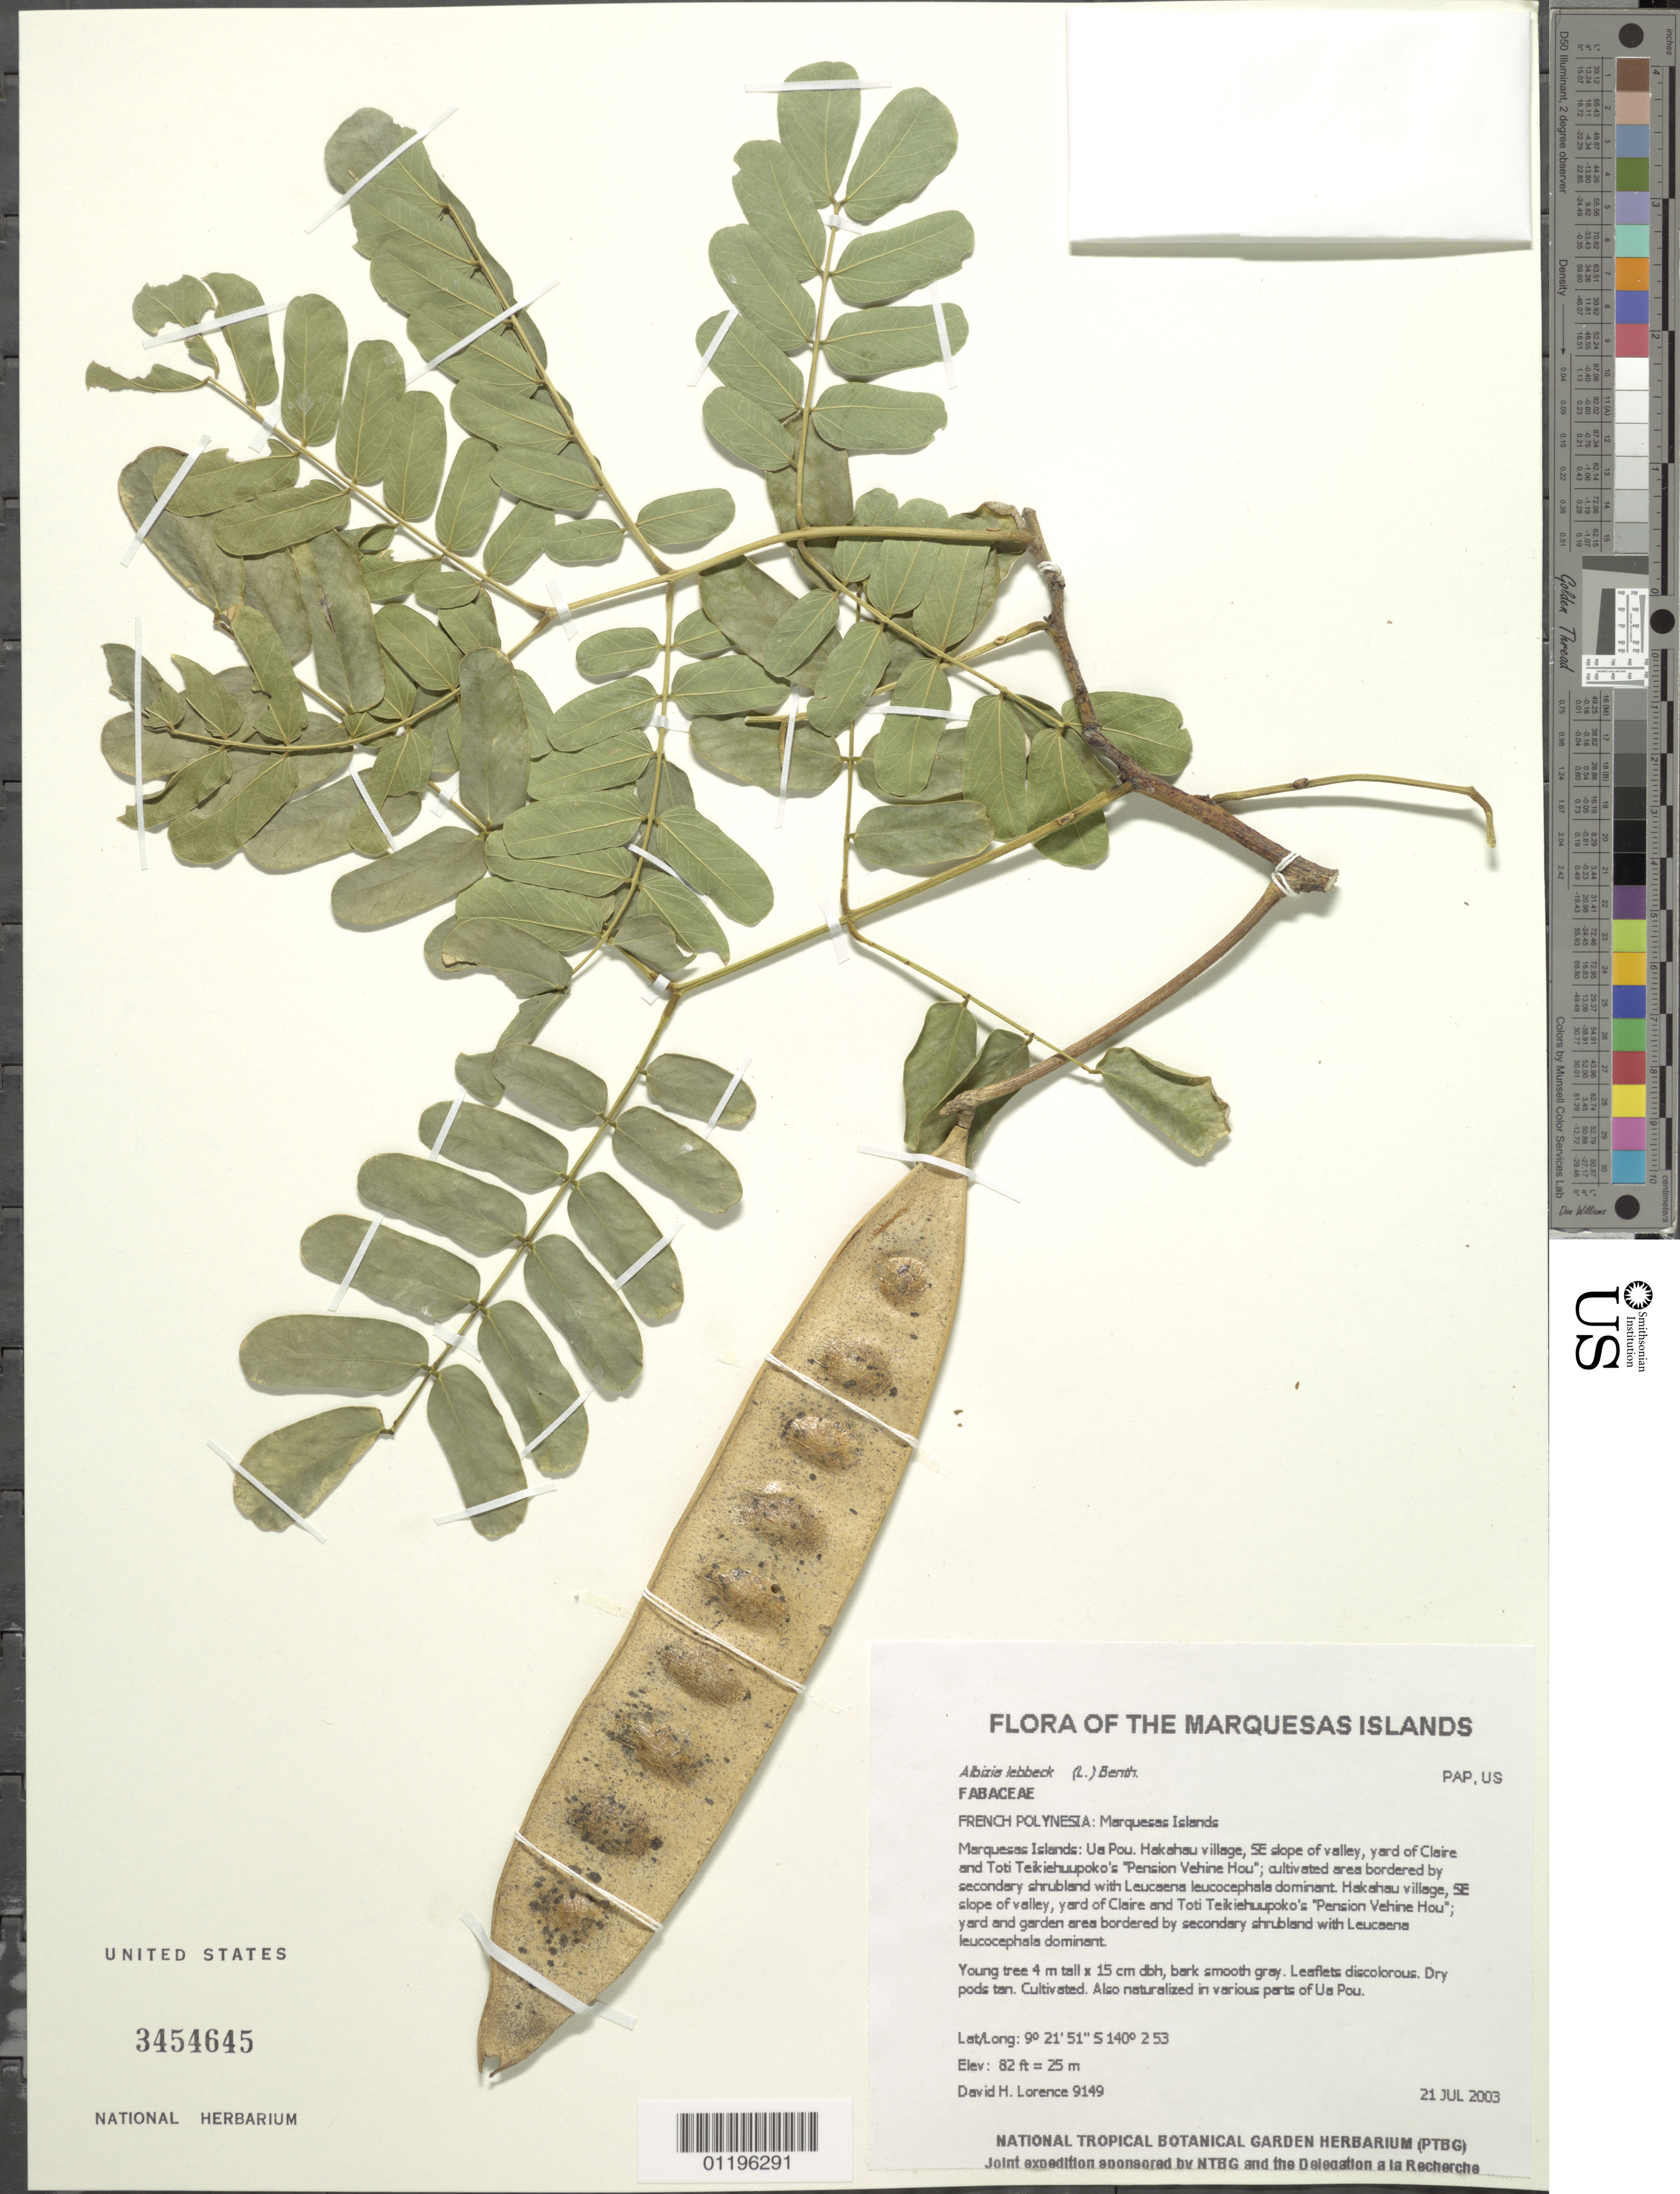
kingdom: Plantae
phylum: Tracheophyta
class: Magnoliopsida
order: Fabales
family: Fabaceae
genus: Albizia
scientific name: Albizia lebbeck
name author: (L.) Benth.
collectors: D. Lorence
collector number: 9149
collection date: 2003-07-21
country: French Polynesia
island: Ua Pou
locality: Hakahau village, SE slope of valley, yard of Claire and Toti Teikiehuupoko's "Pension Vehine Hou"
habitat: Cultivated area bordered by secondary shrubland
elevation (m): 25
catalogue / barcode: US 3454645